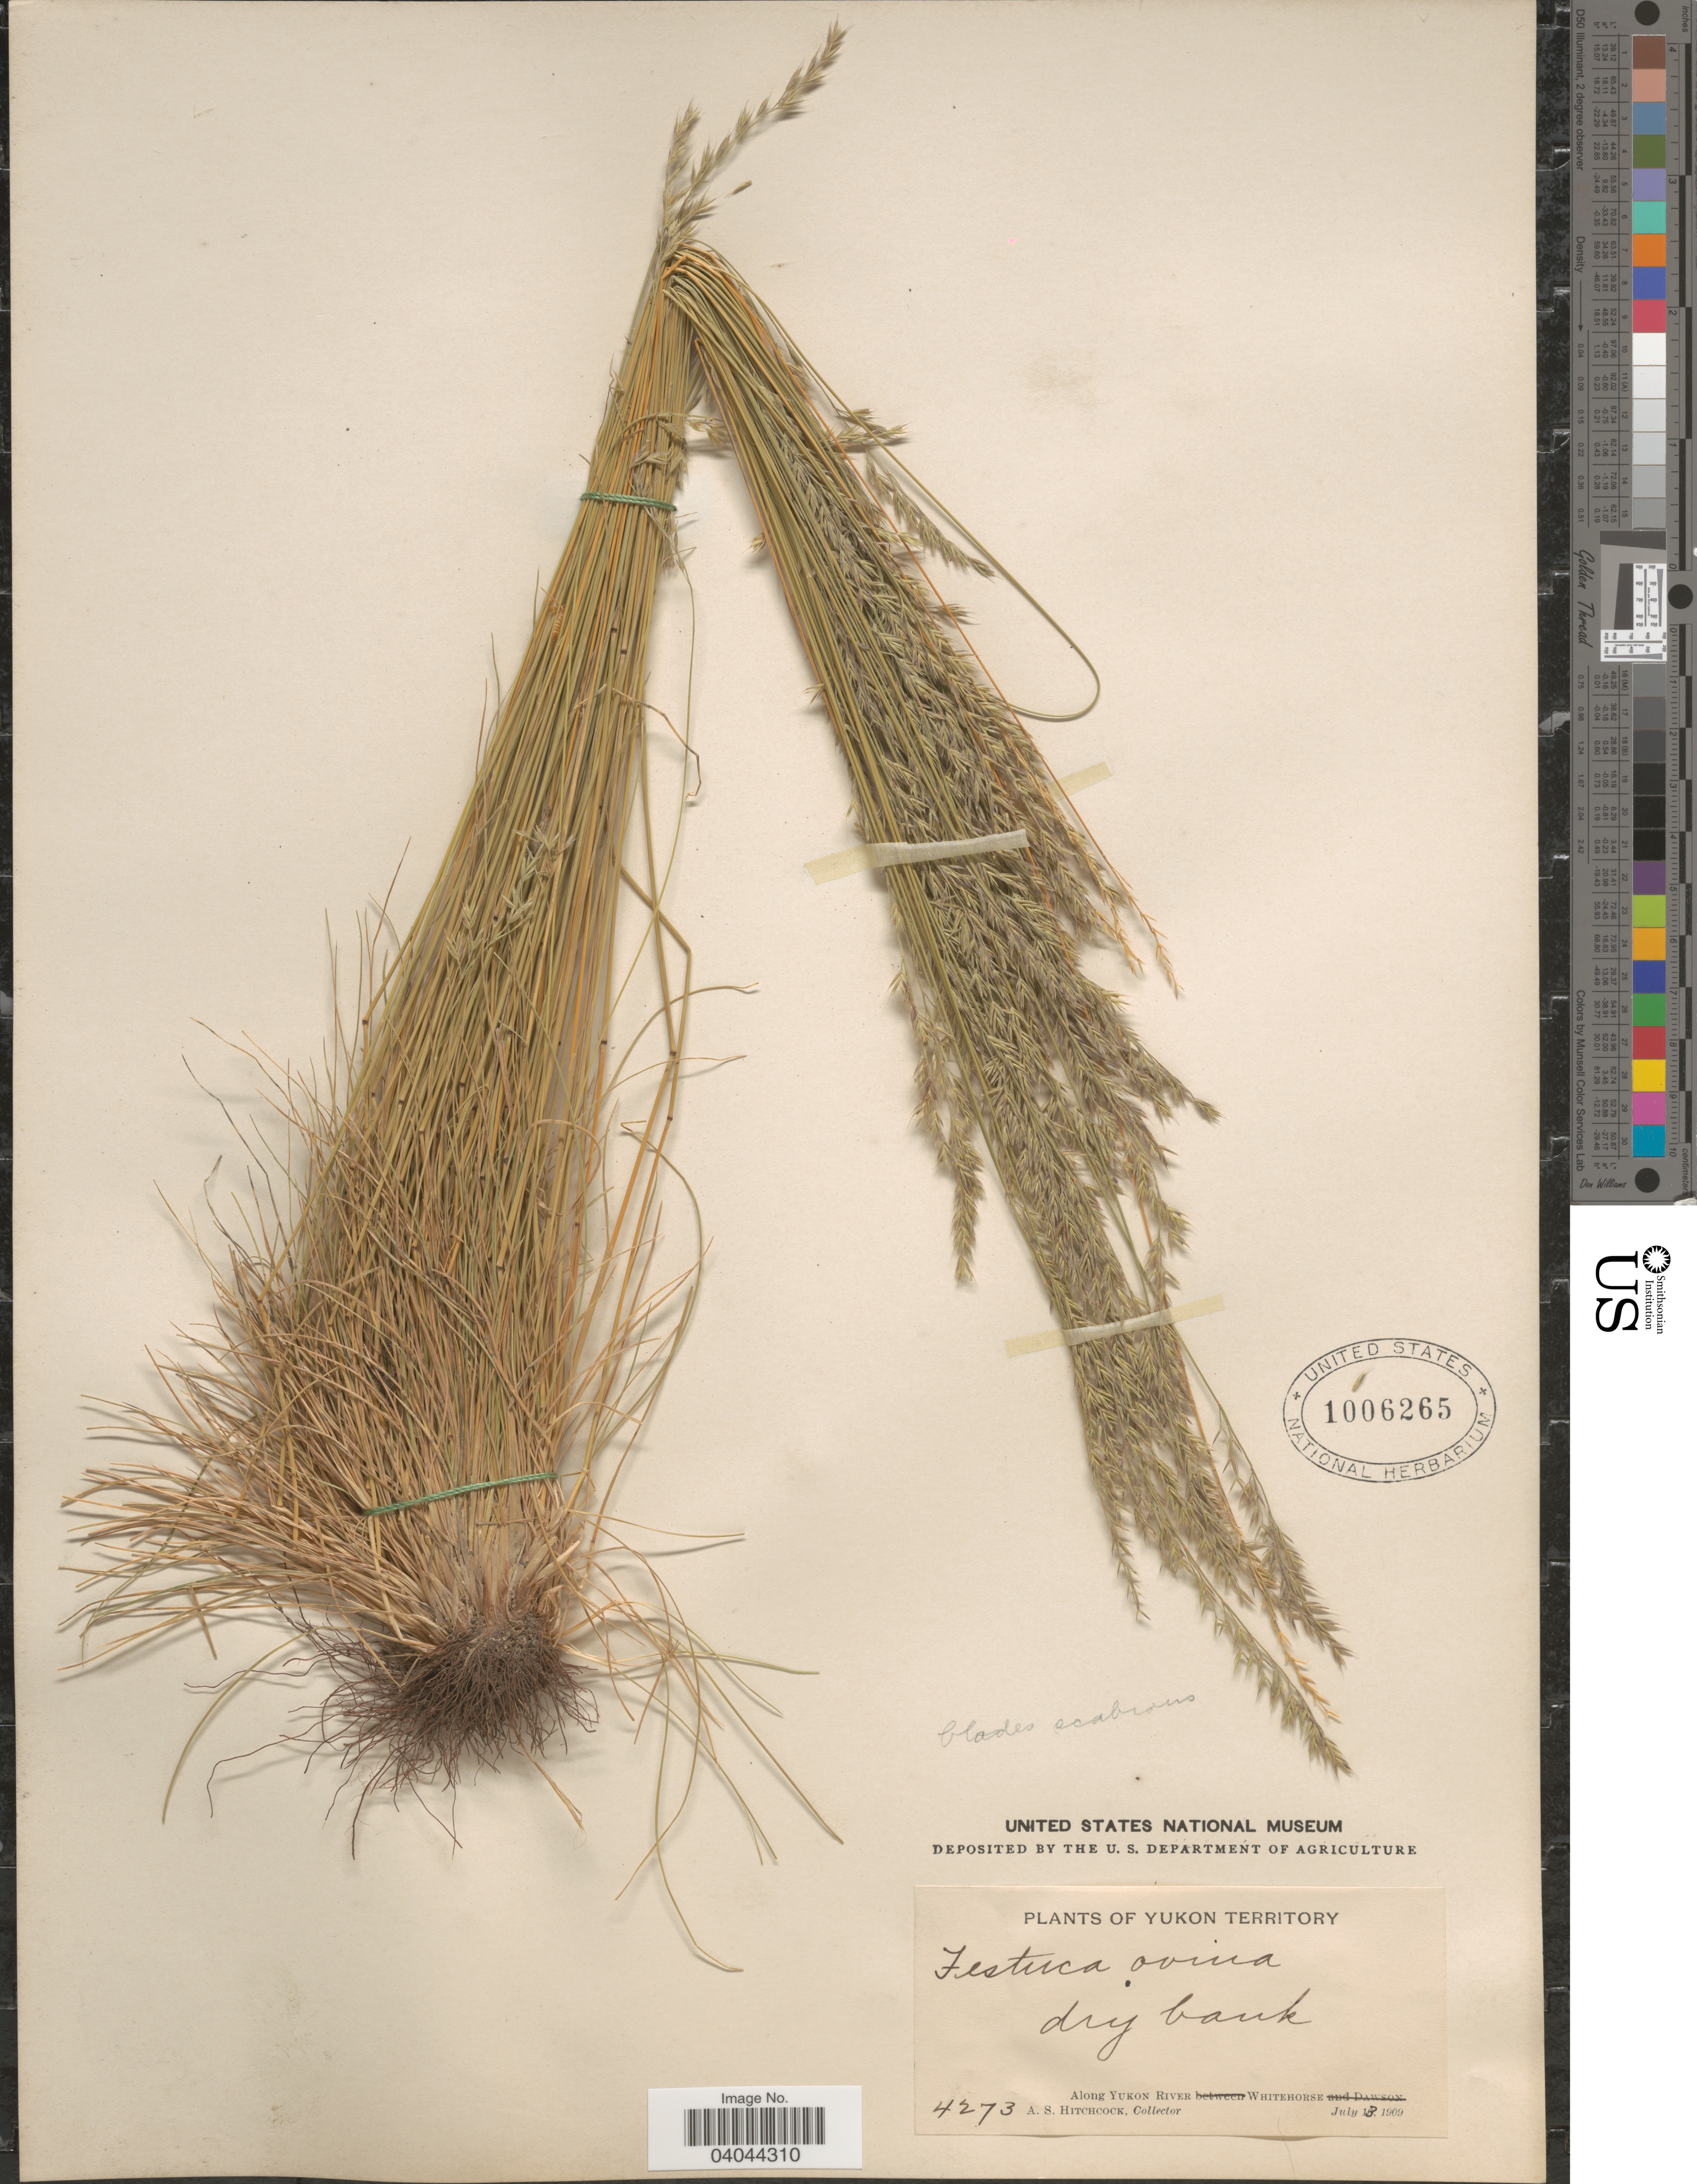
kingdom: Plantae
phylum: Tracheophyta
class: Liliopsida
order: Poales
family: Poaceae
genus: Festuca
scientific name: Festuca ovina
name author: L.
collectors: A. S. Hitchcock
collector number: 4273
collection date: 1909-07-13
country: Canada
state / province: Yukon Territory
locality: Dry bank. Along Yukon River Whitehorse.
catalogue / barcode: US 1006265